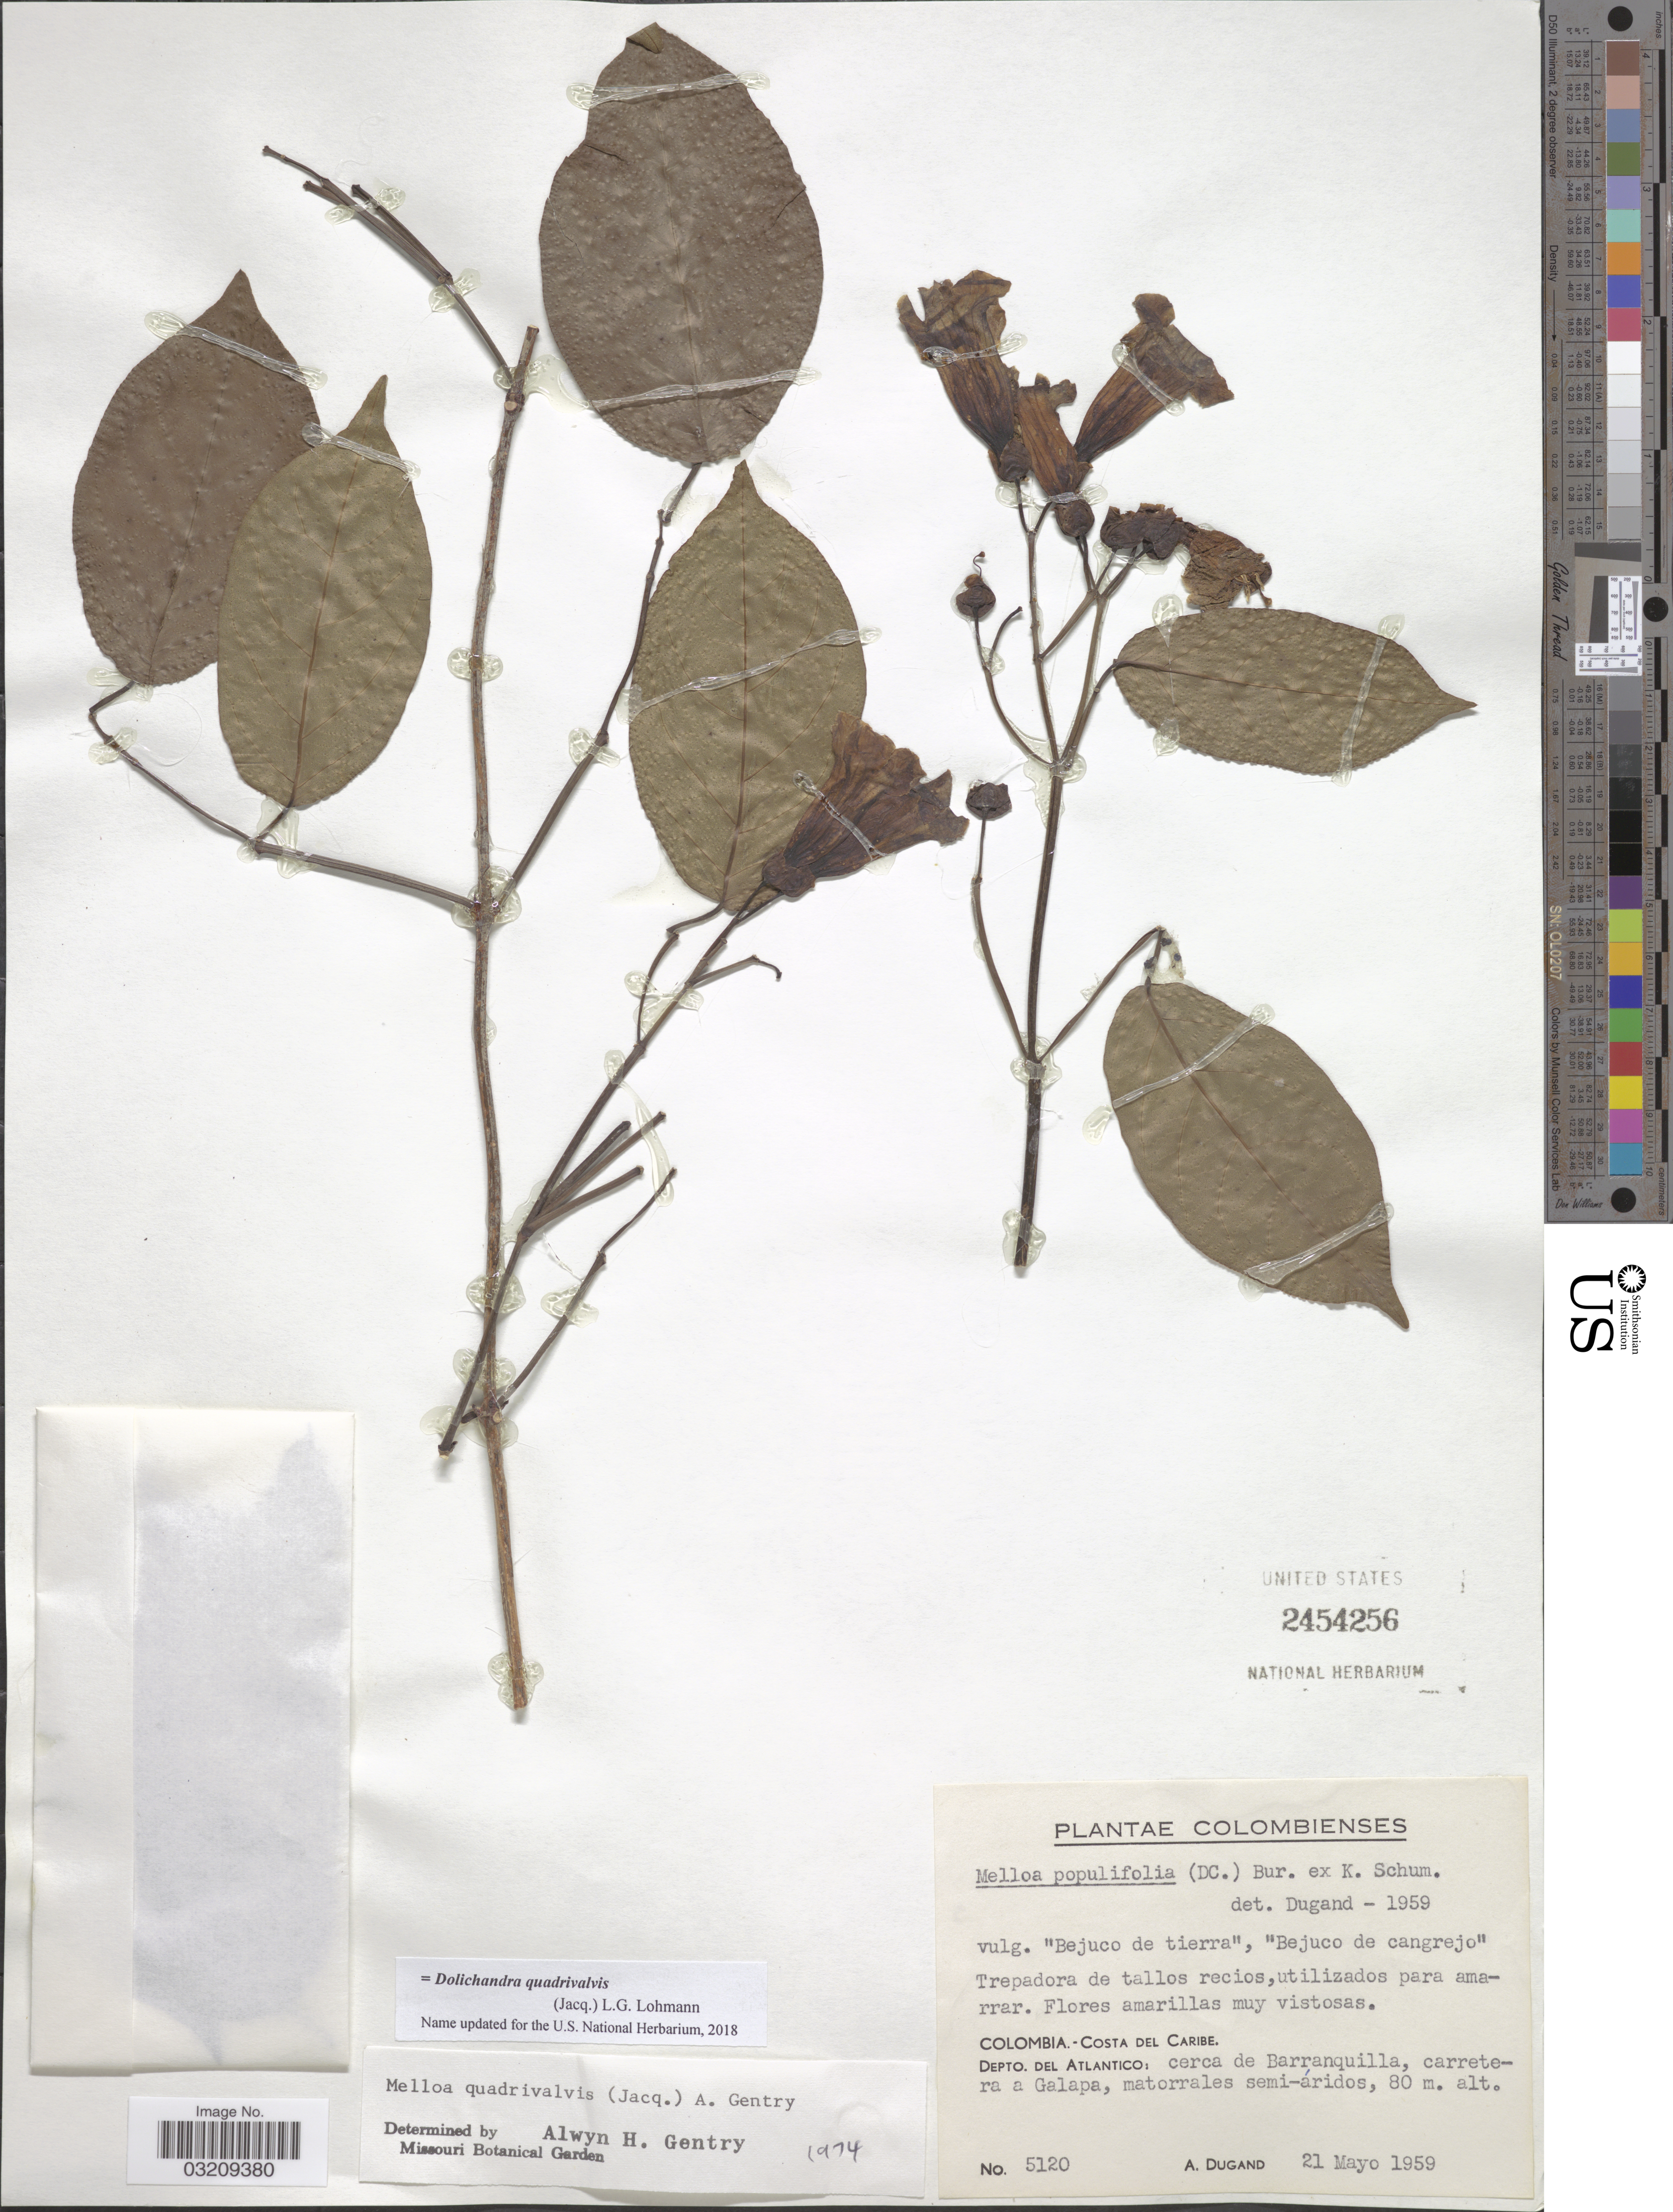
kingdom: Plantae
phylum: Tracheophyta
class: Magnoliopsida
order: Lamiales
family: Bignoniaceae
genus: Dolichandra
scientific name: Dolichandra quadrivalvis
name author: (Jacq.) L.G. Lohmann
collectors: A. Dugand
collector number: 5120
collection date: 1959-05-21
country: Colombia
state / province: Atlántico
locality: Costa del Caribe. Depto. del Atlantico: cerca de Barranquilla, carretera a Galapa, matorrales semi-áridos.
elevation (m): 80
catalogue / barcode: US 2454256